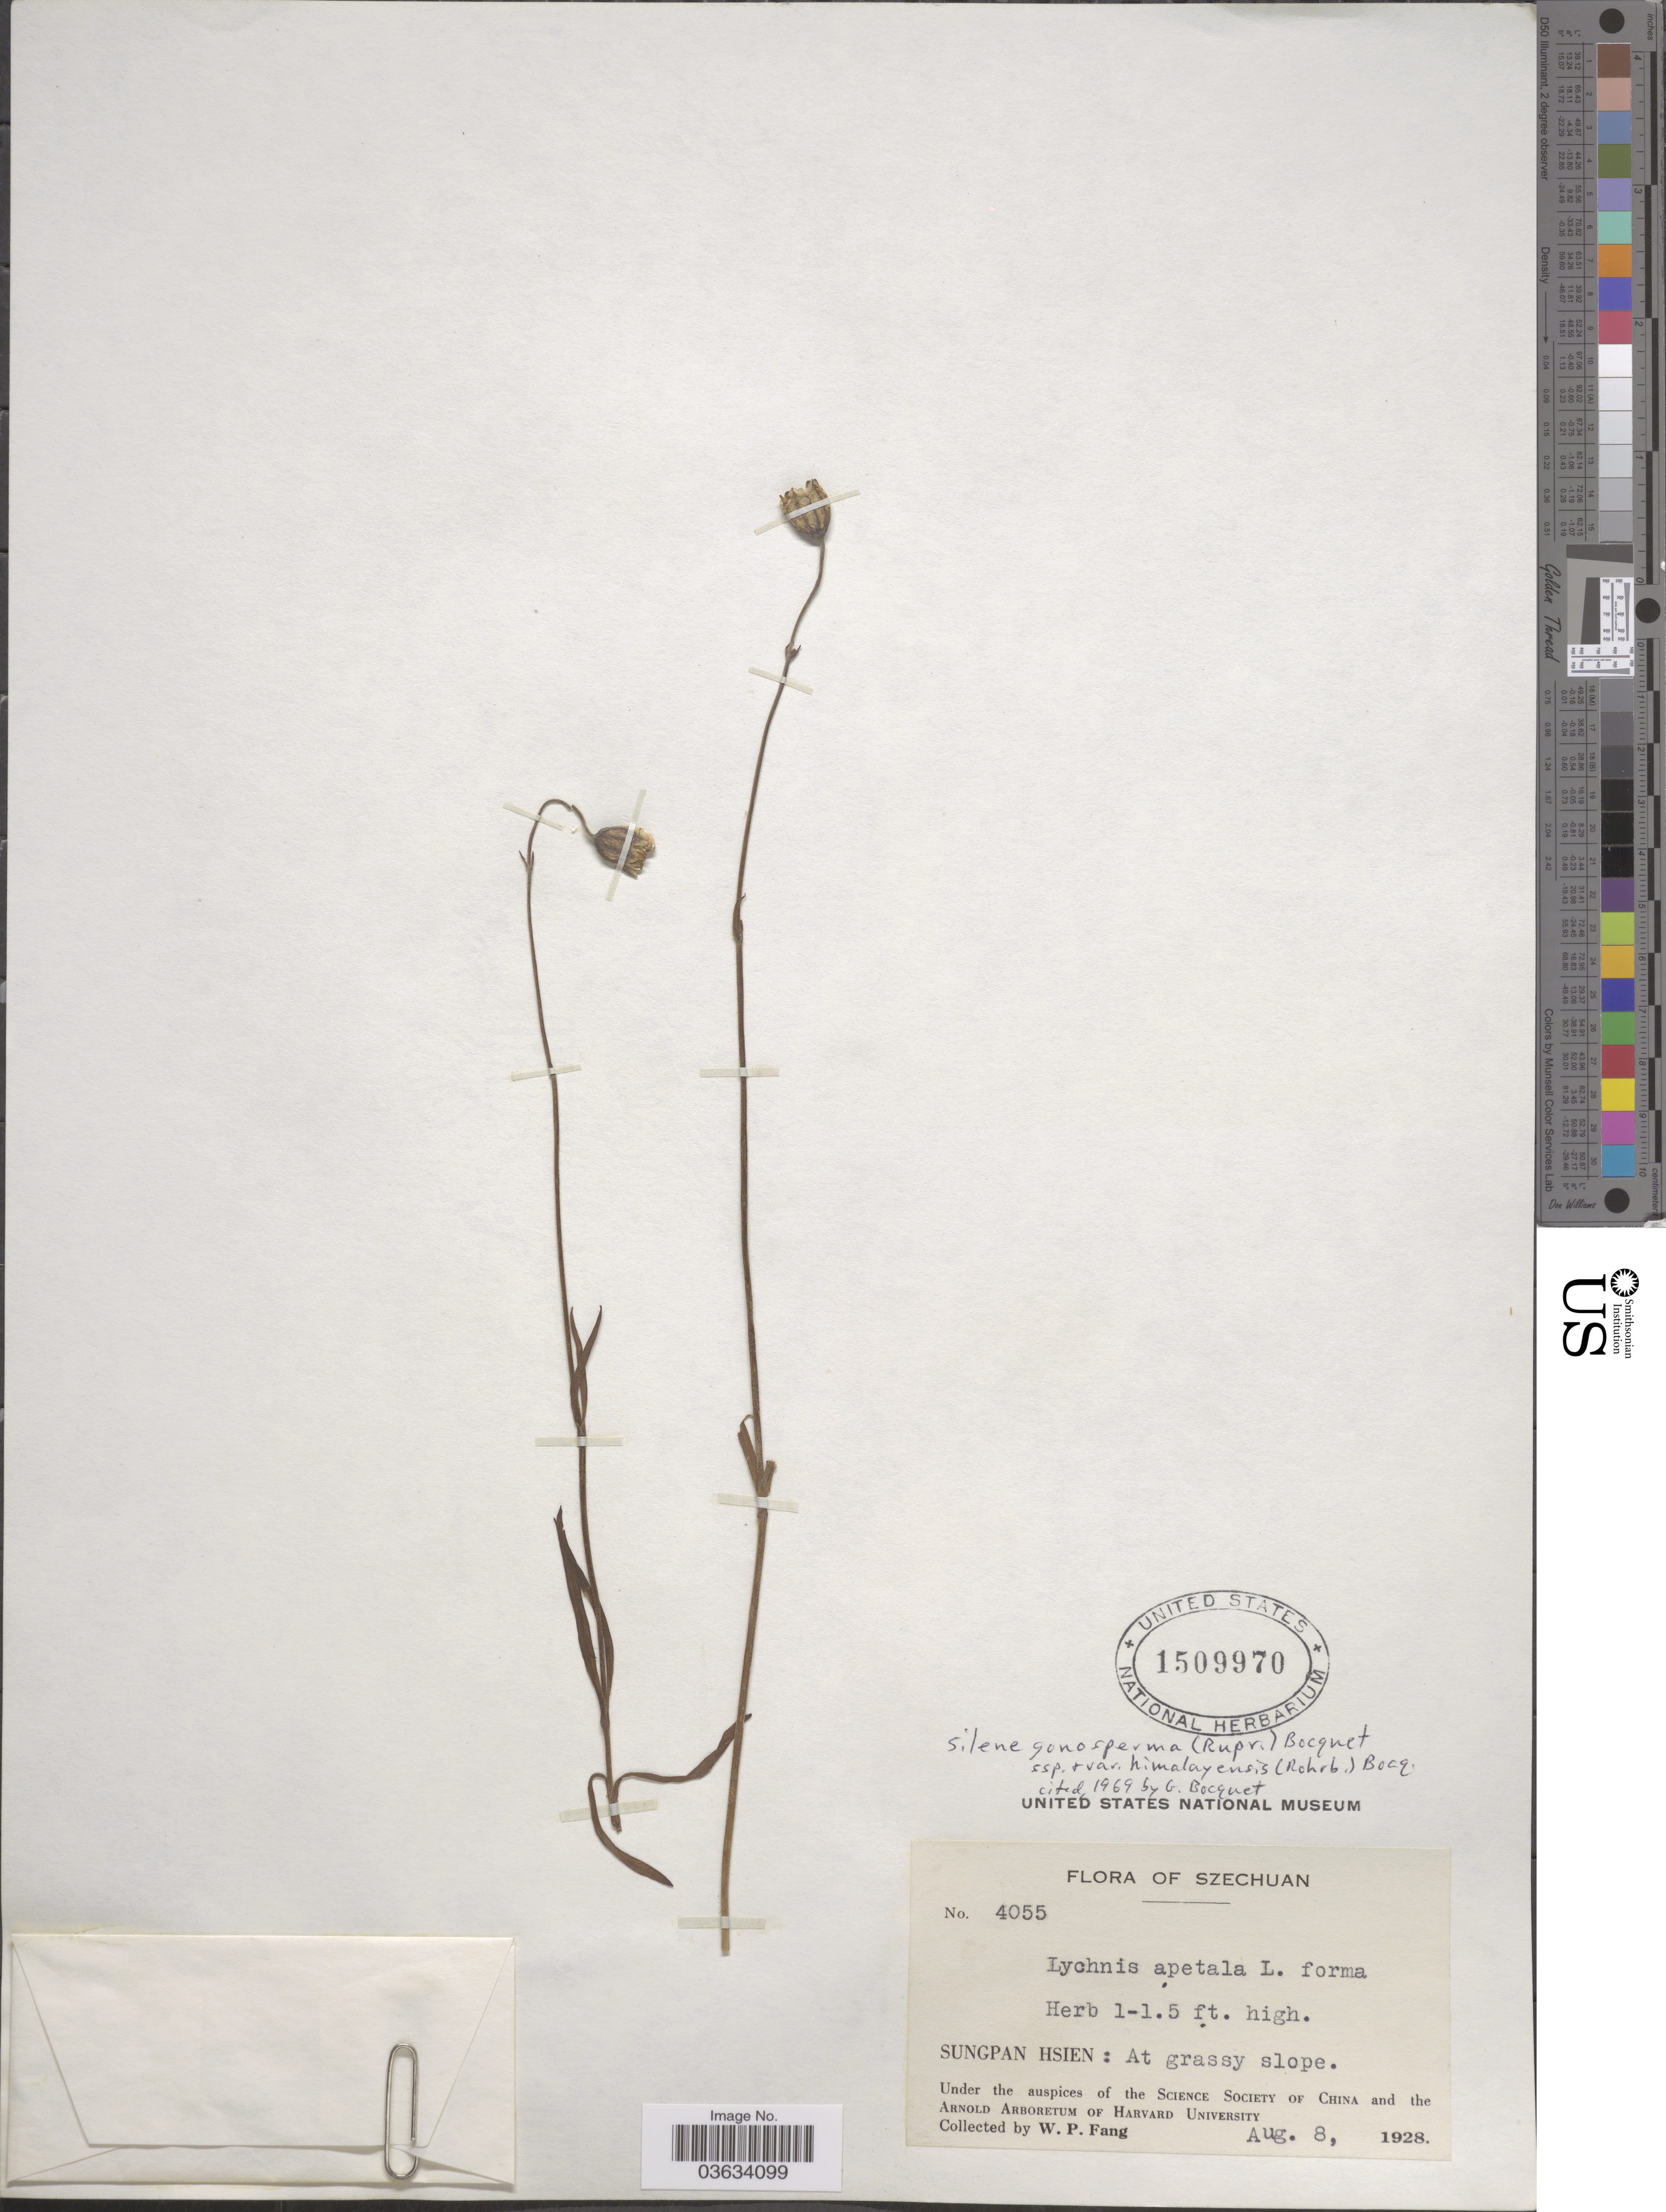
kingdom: Plantae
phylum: Tracheophyta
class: Magnoliopsida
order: Caryophyllales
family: Caryophyllaceae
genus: Silene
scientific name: Silene gonosperma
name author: (Rupr.) Bocquet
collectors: W. P. Fang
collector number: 4055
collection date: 1928-08-08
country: China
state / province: Sichuan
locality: Szechuan. Sungpan Hsien: At grassy slope.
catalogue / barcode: US 1509970